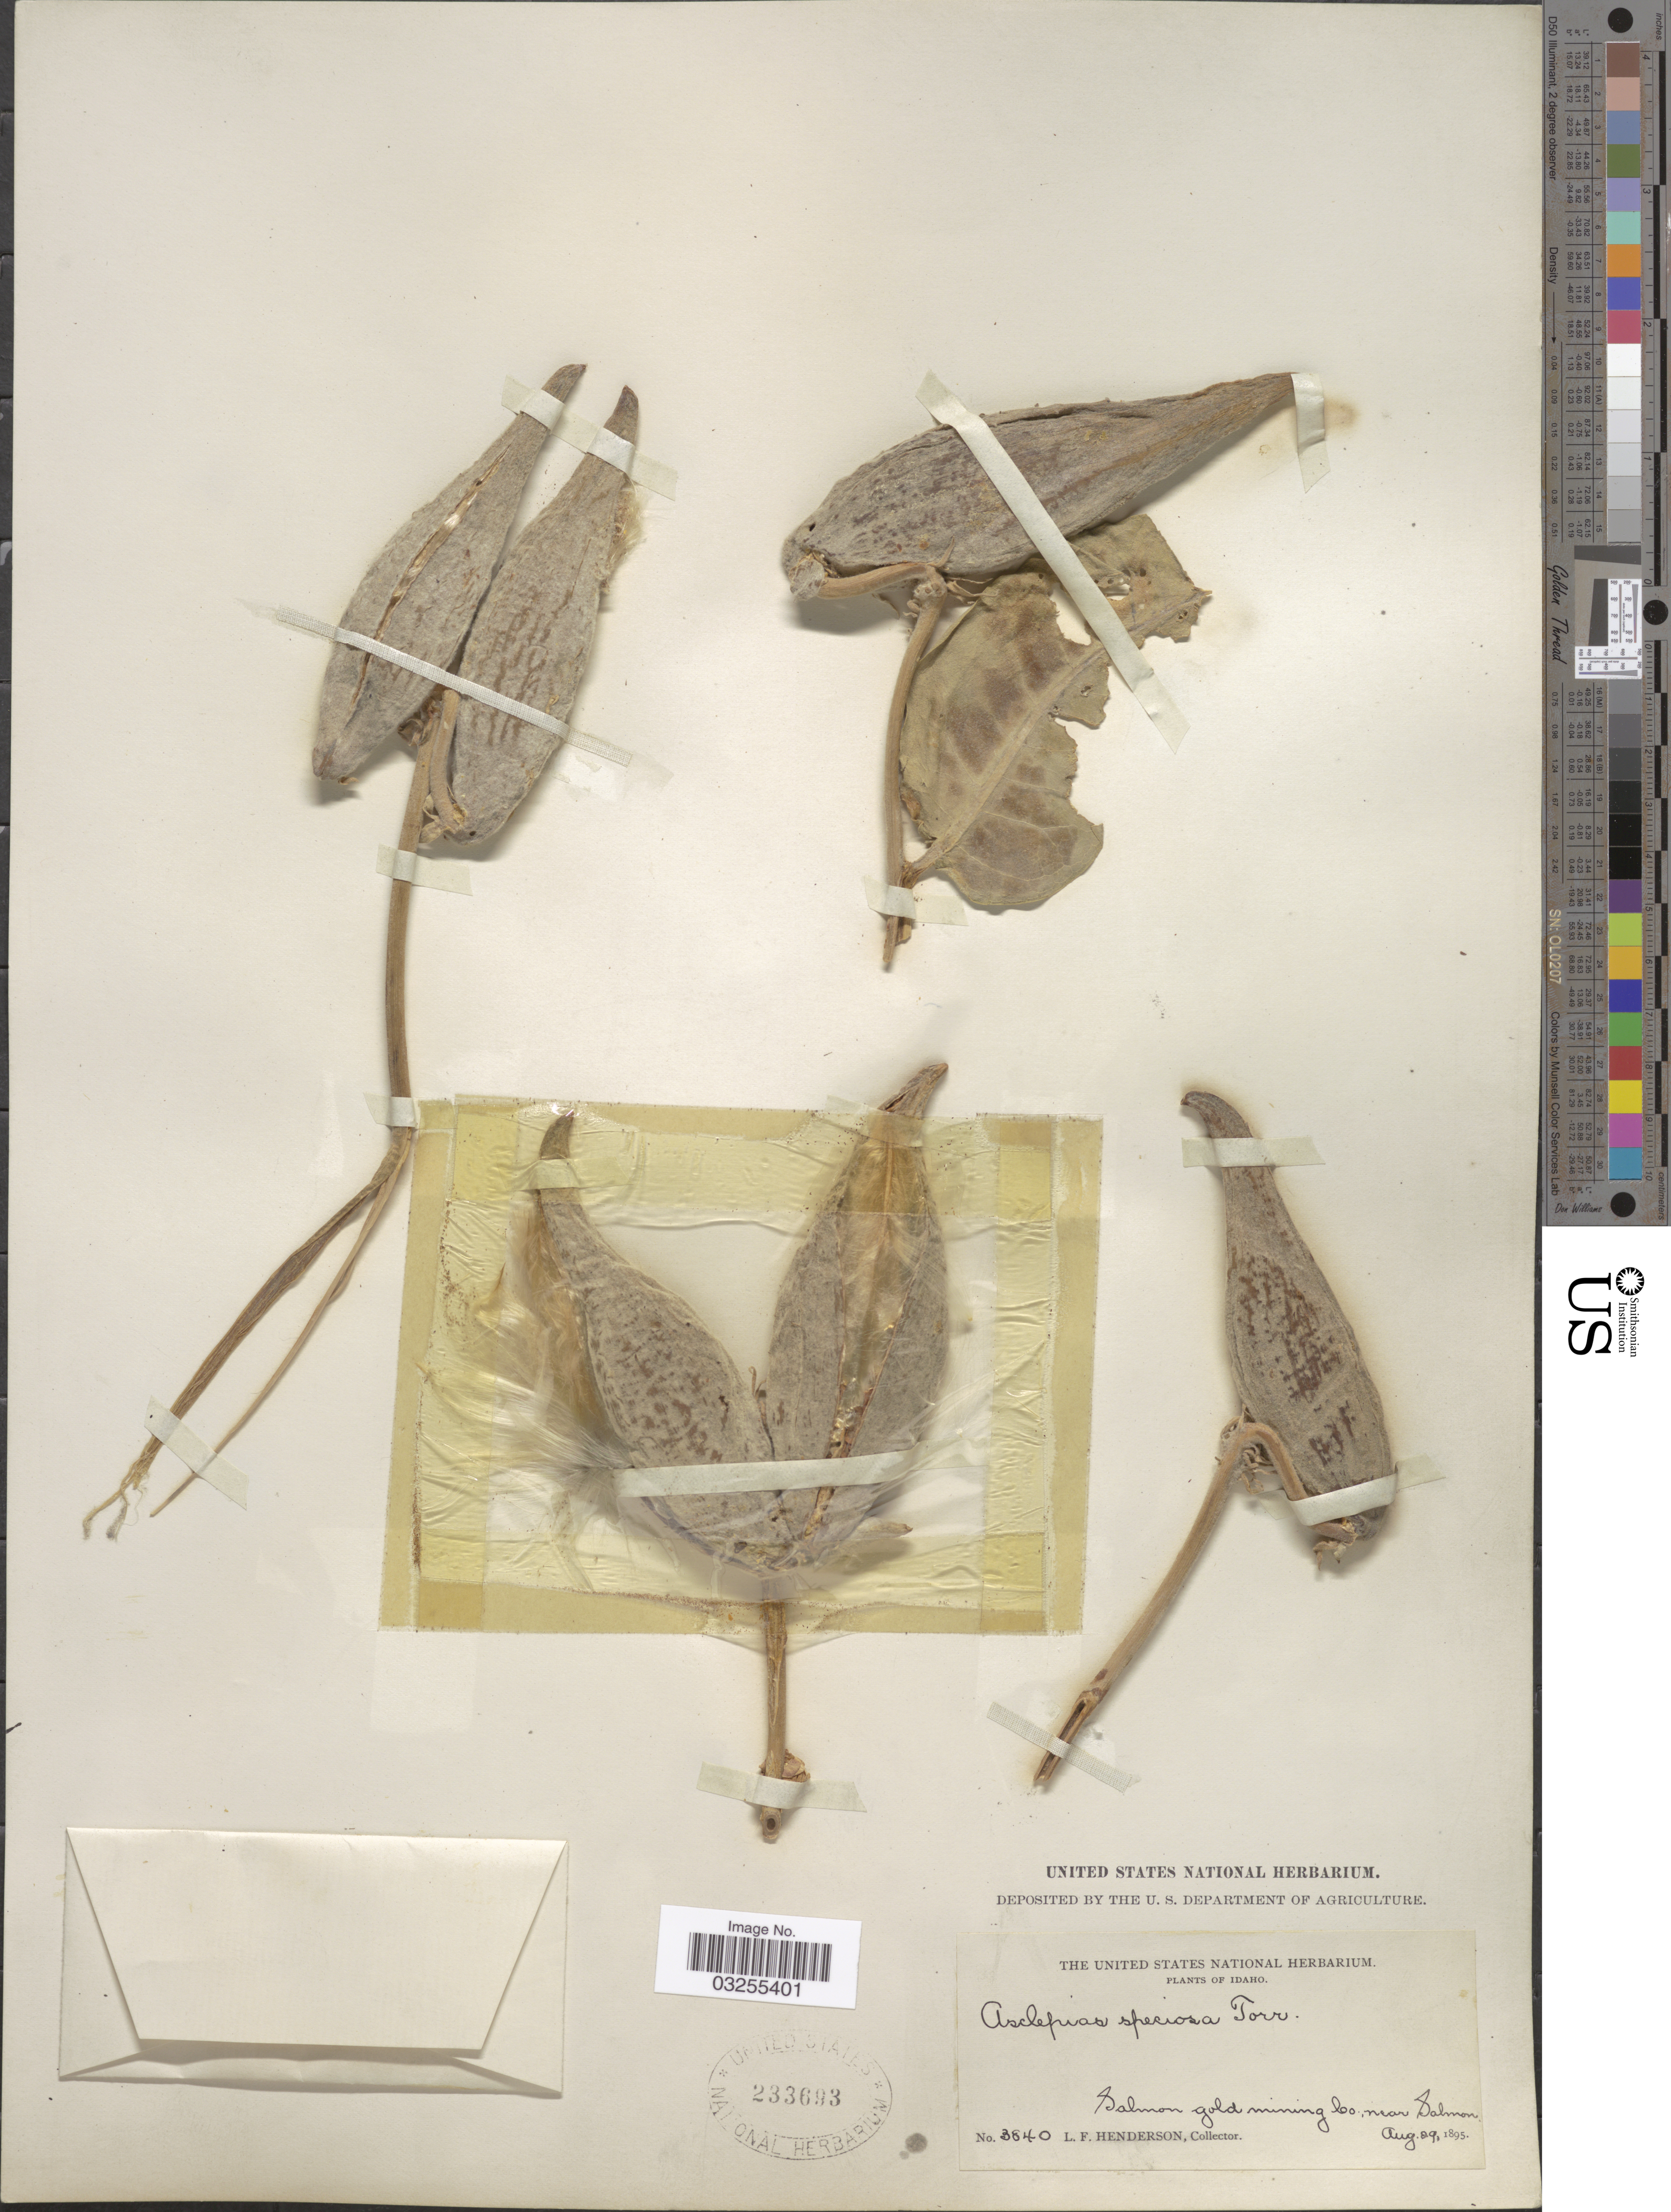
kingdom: Plantae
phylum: Tracheophyta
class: Magnoliopsida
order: Gentianales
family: Apocynaceae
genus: Asclepias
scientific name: Asclepias speciosa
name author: Torr.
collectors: L. Henderson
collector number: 3840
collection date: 1895-08-29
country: United States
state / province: Idaho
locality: Salmon gold mining Co., near Salmon.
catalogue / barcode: US 233693